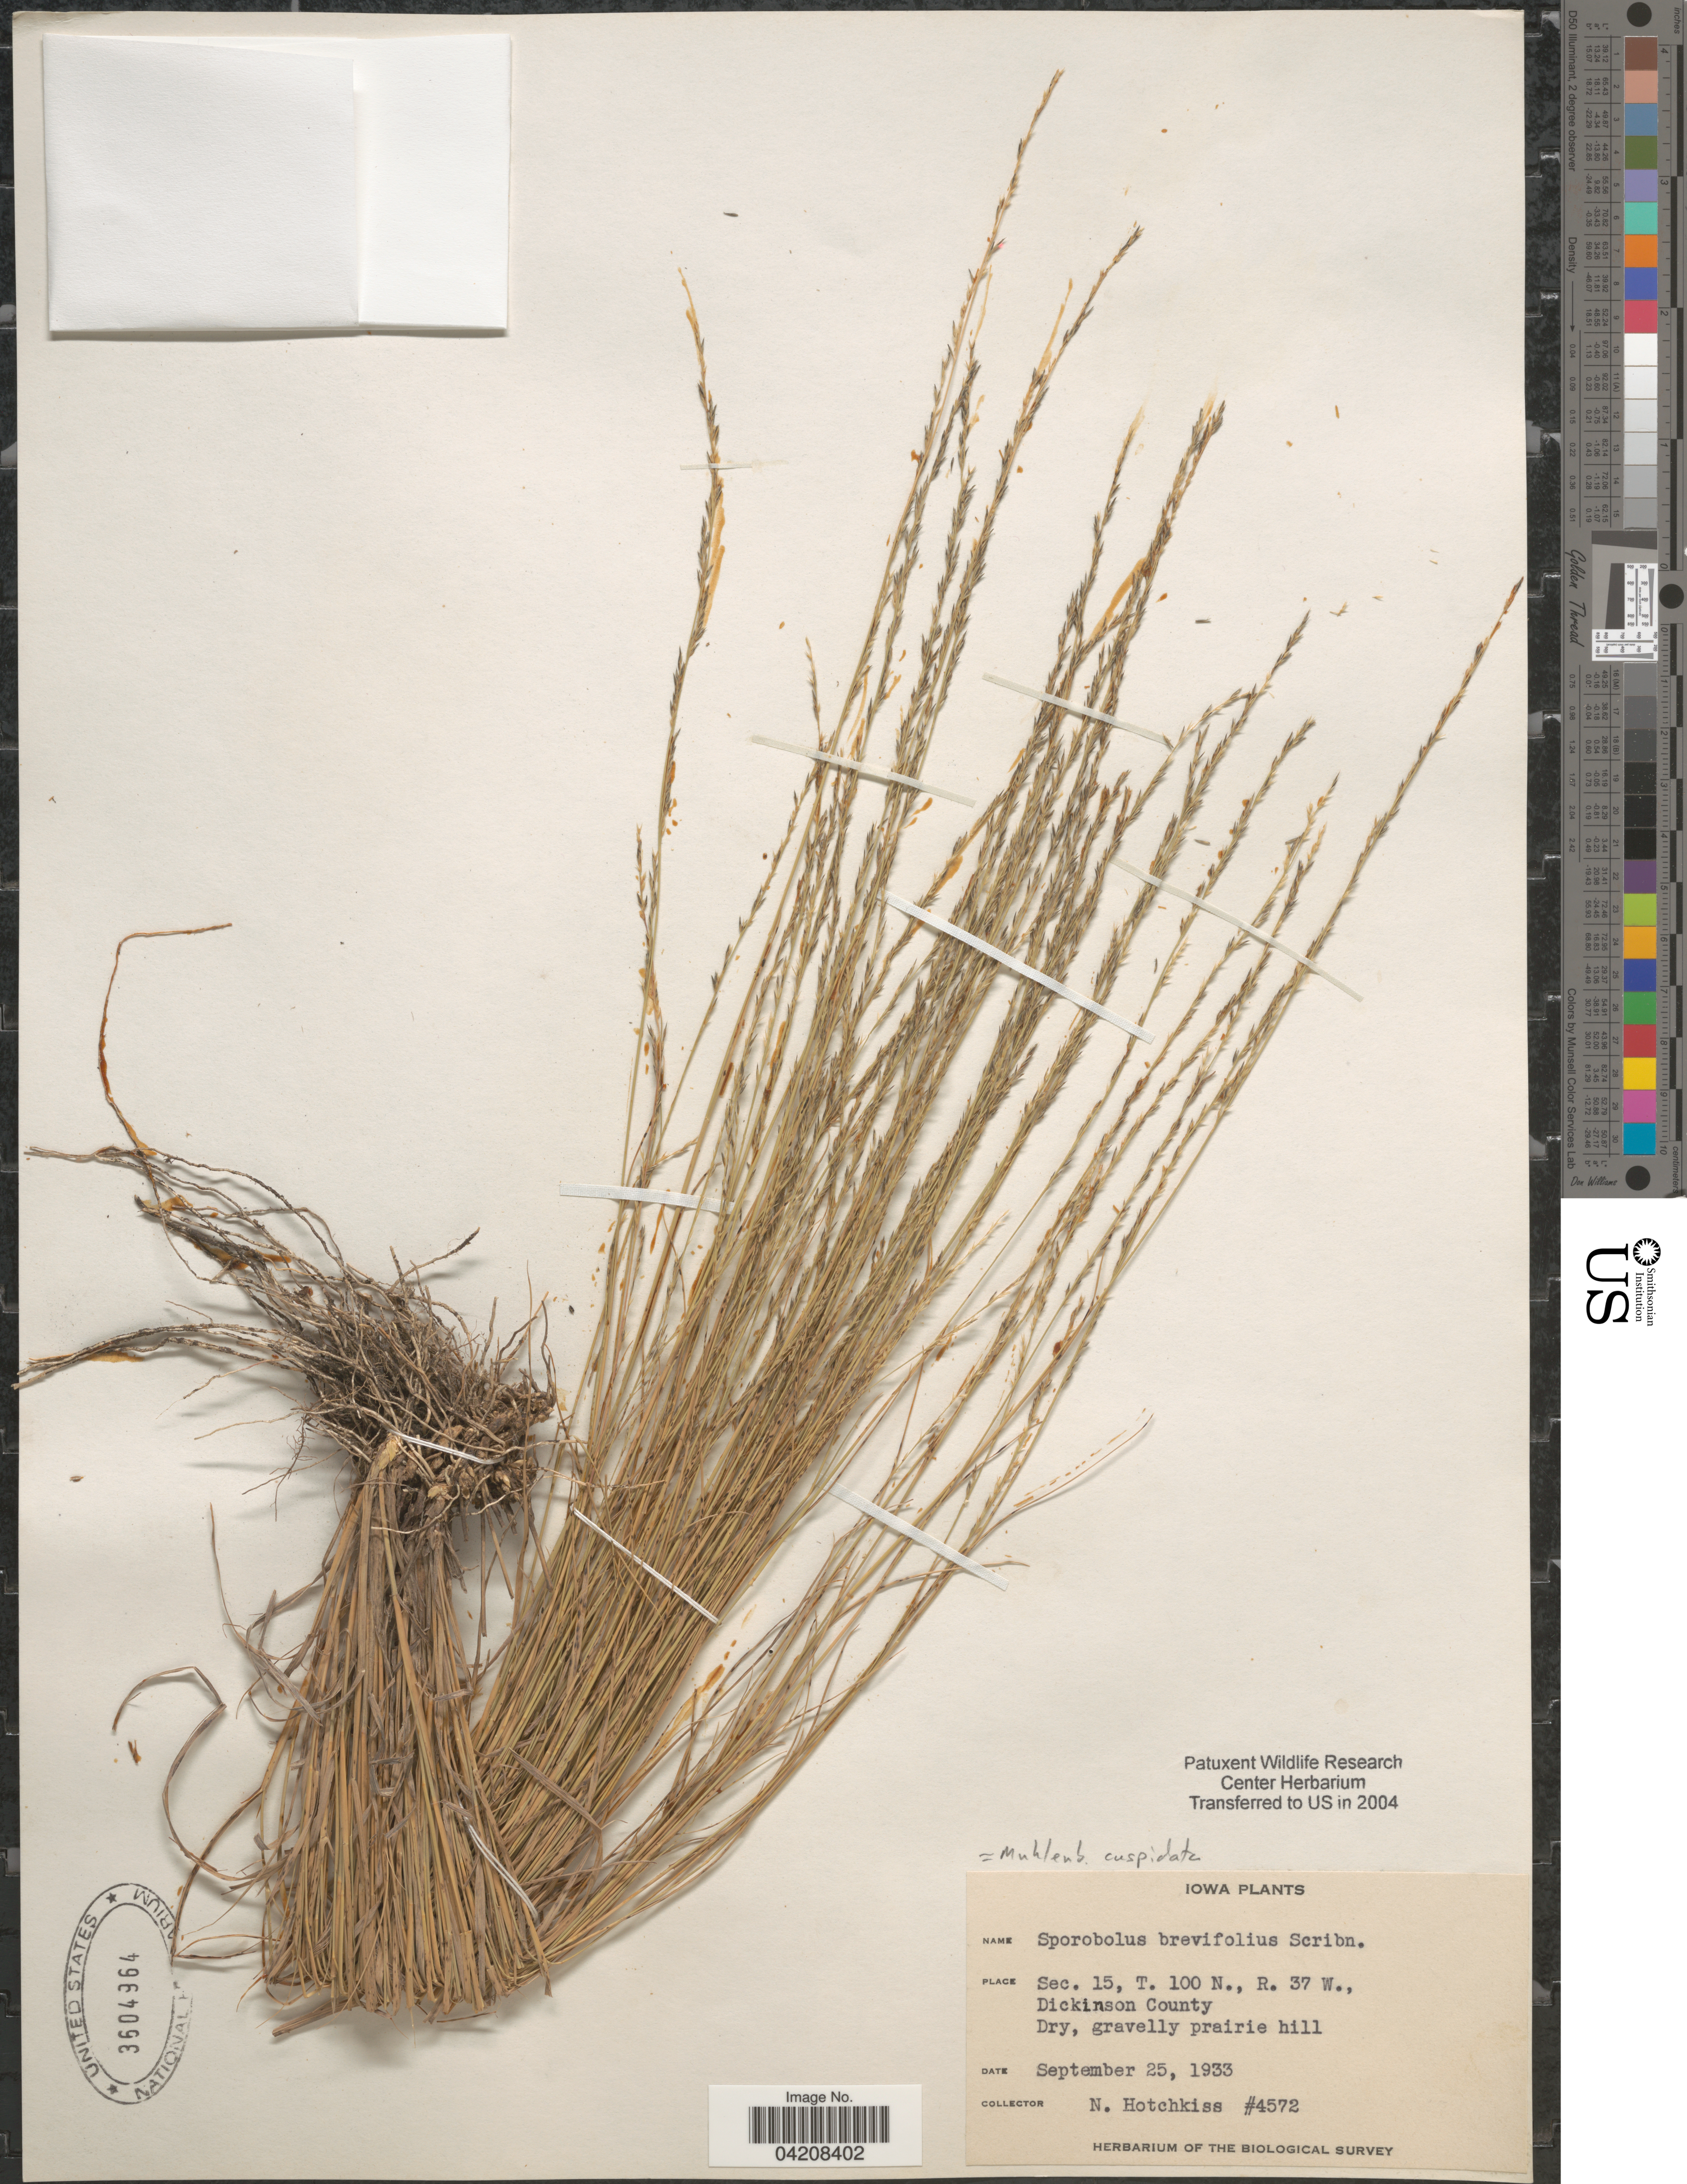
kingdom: Plantae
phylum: Tracheophyta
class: Liliopsida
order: Poales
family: Poaceae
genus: Muhlenbergia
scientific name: Muhlenbergia cuspidata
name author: (Torr. ex Hook.) Rydb.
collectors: N. Hotchkiss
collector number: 4572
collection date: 1933-09-25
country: United States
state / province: Iowa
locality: Sec. 15, T. 100 N., R. 37 W., Dickinson County.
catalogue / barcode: US 3604964